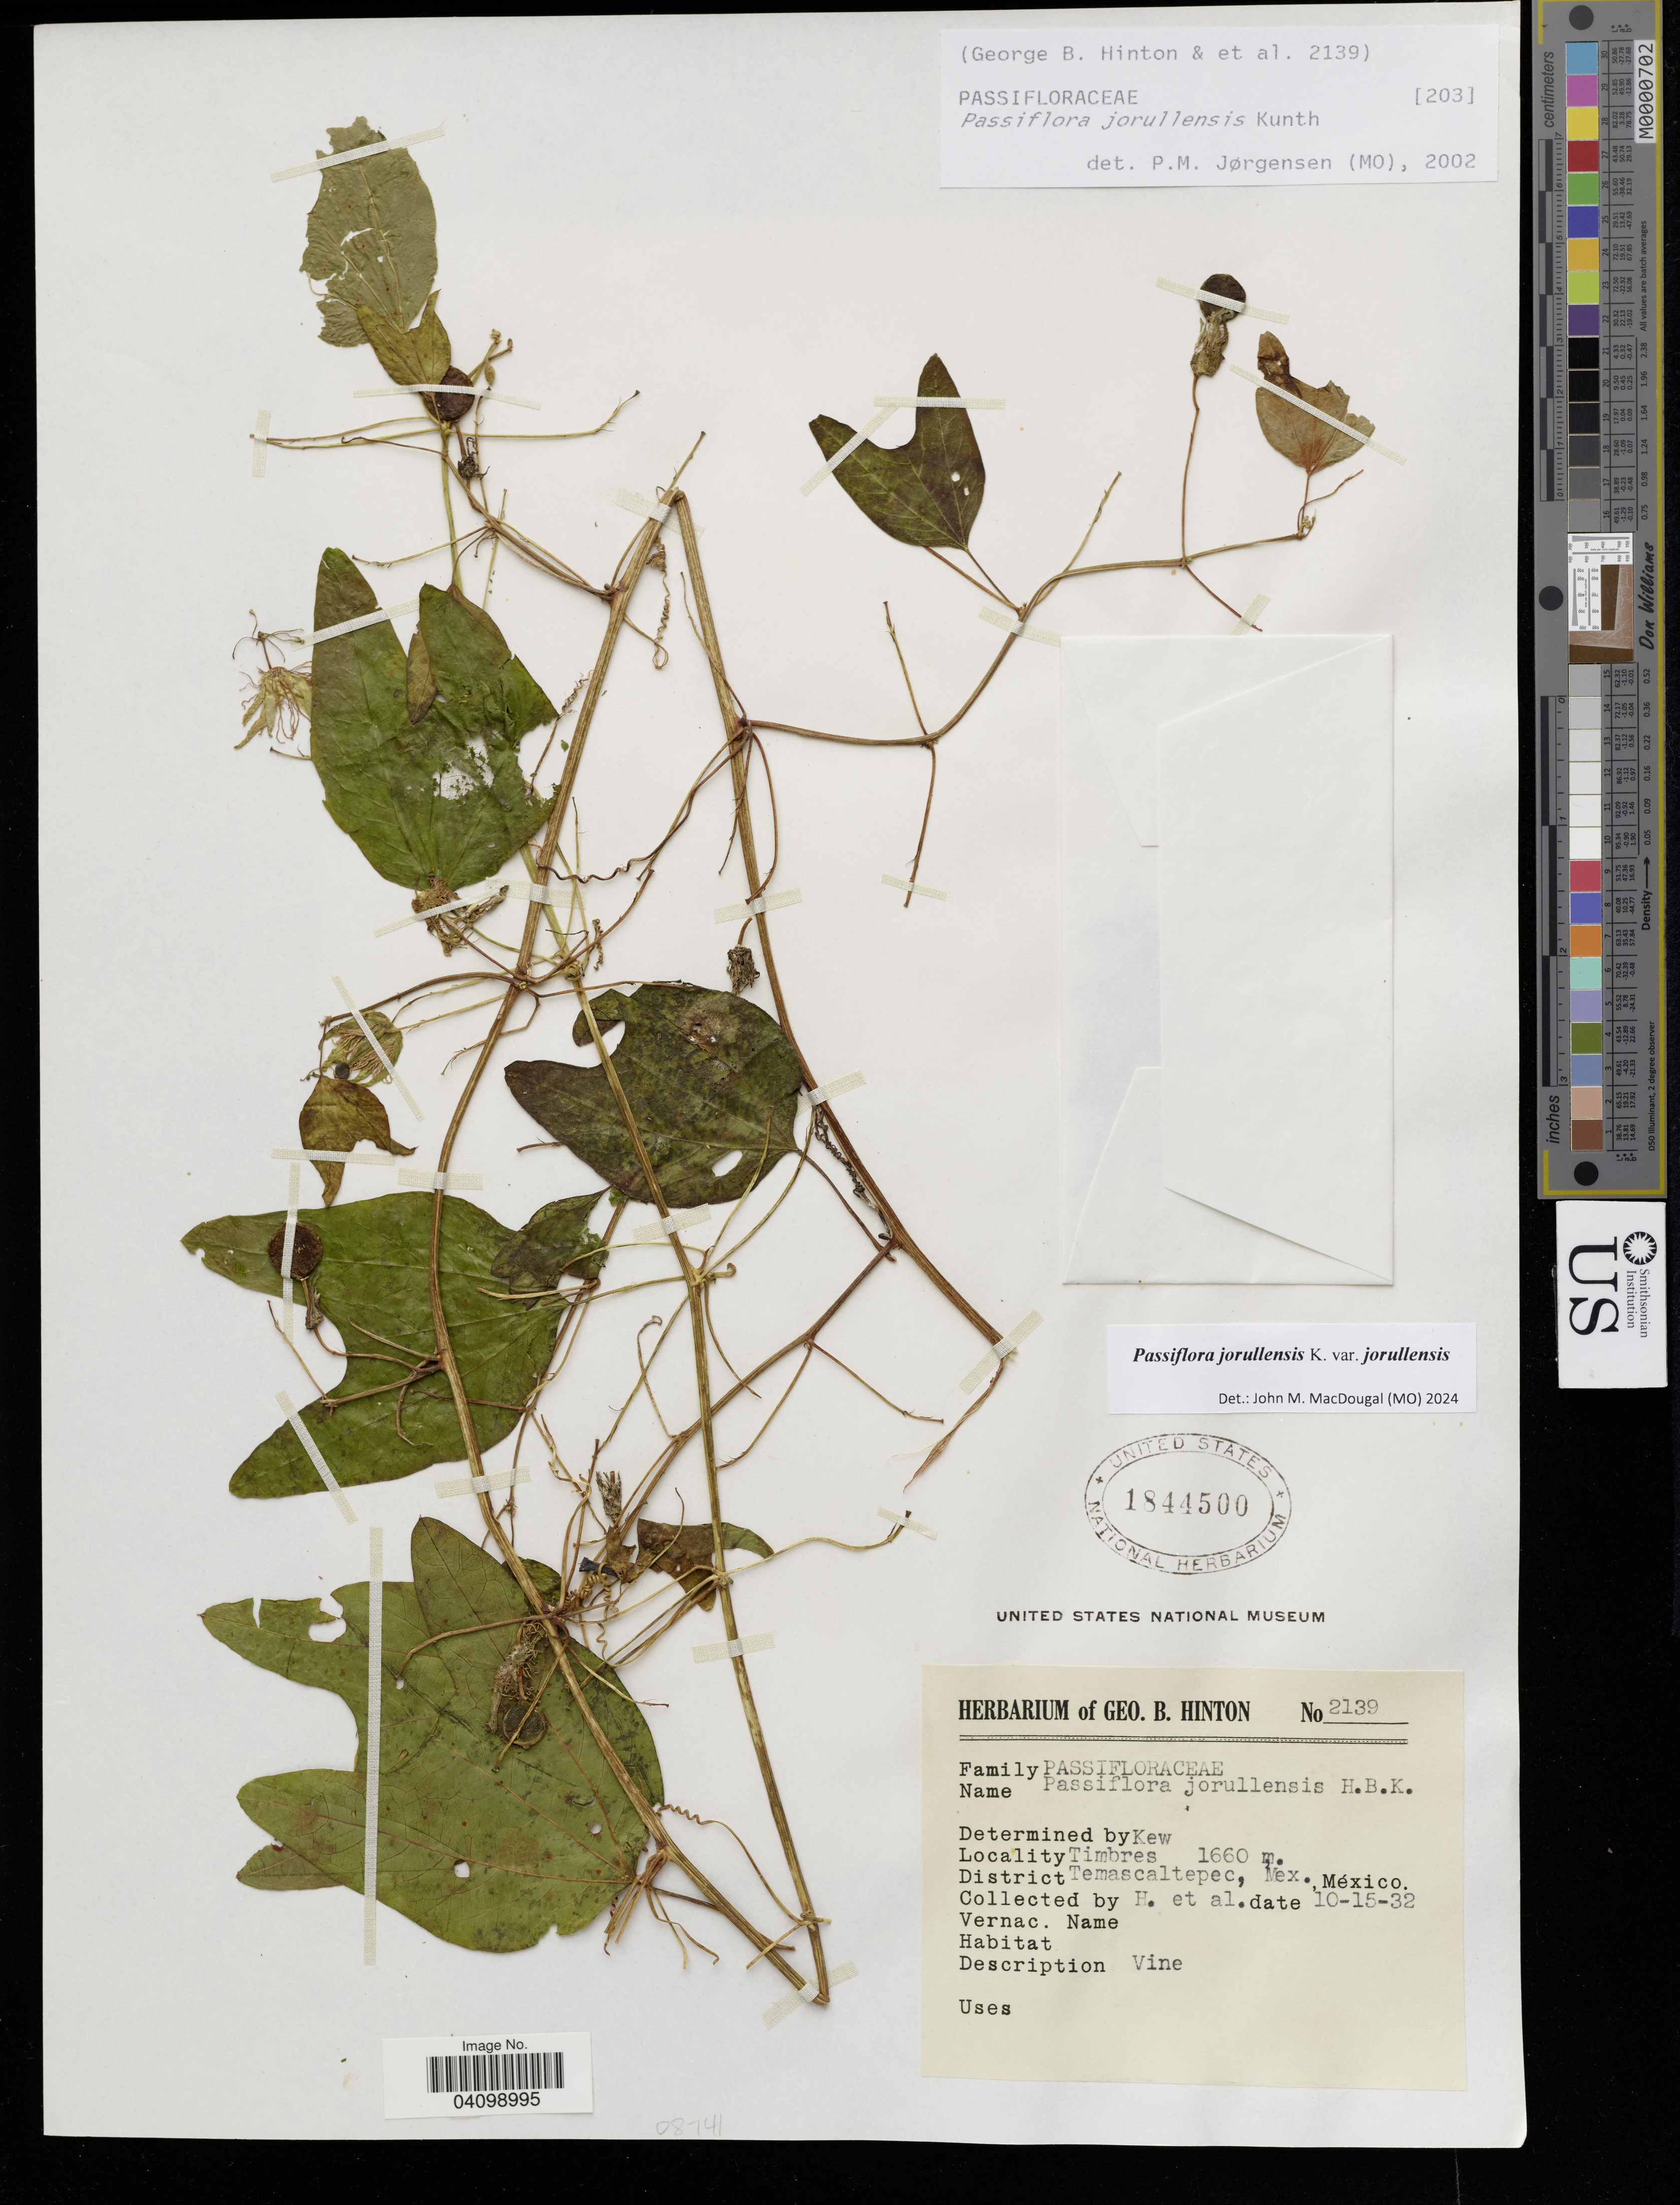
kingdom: Plantae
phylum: Tracheophyta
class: Magnoliopsida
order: Malpighiales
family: Passifloraceae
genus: Passiflora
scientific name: Passiflora jorullensis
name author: Kunth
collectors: B. Hinton & et al.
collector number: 2139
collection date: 1932-11-10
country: Mexico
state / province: México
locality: Timbres, Temascaltepec.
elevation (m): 1660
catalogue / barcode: US 1844500